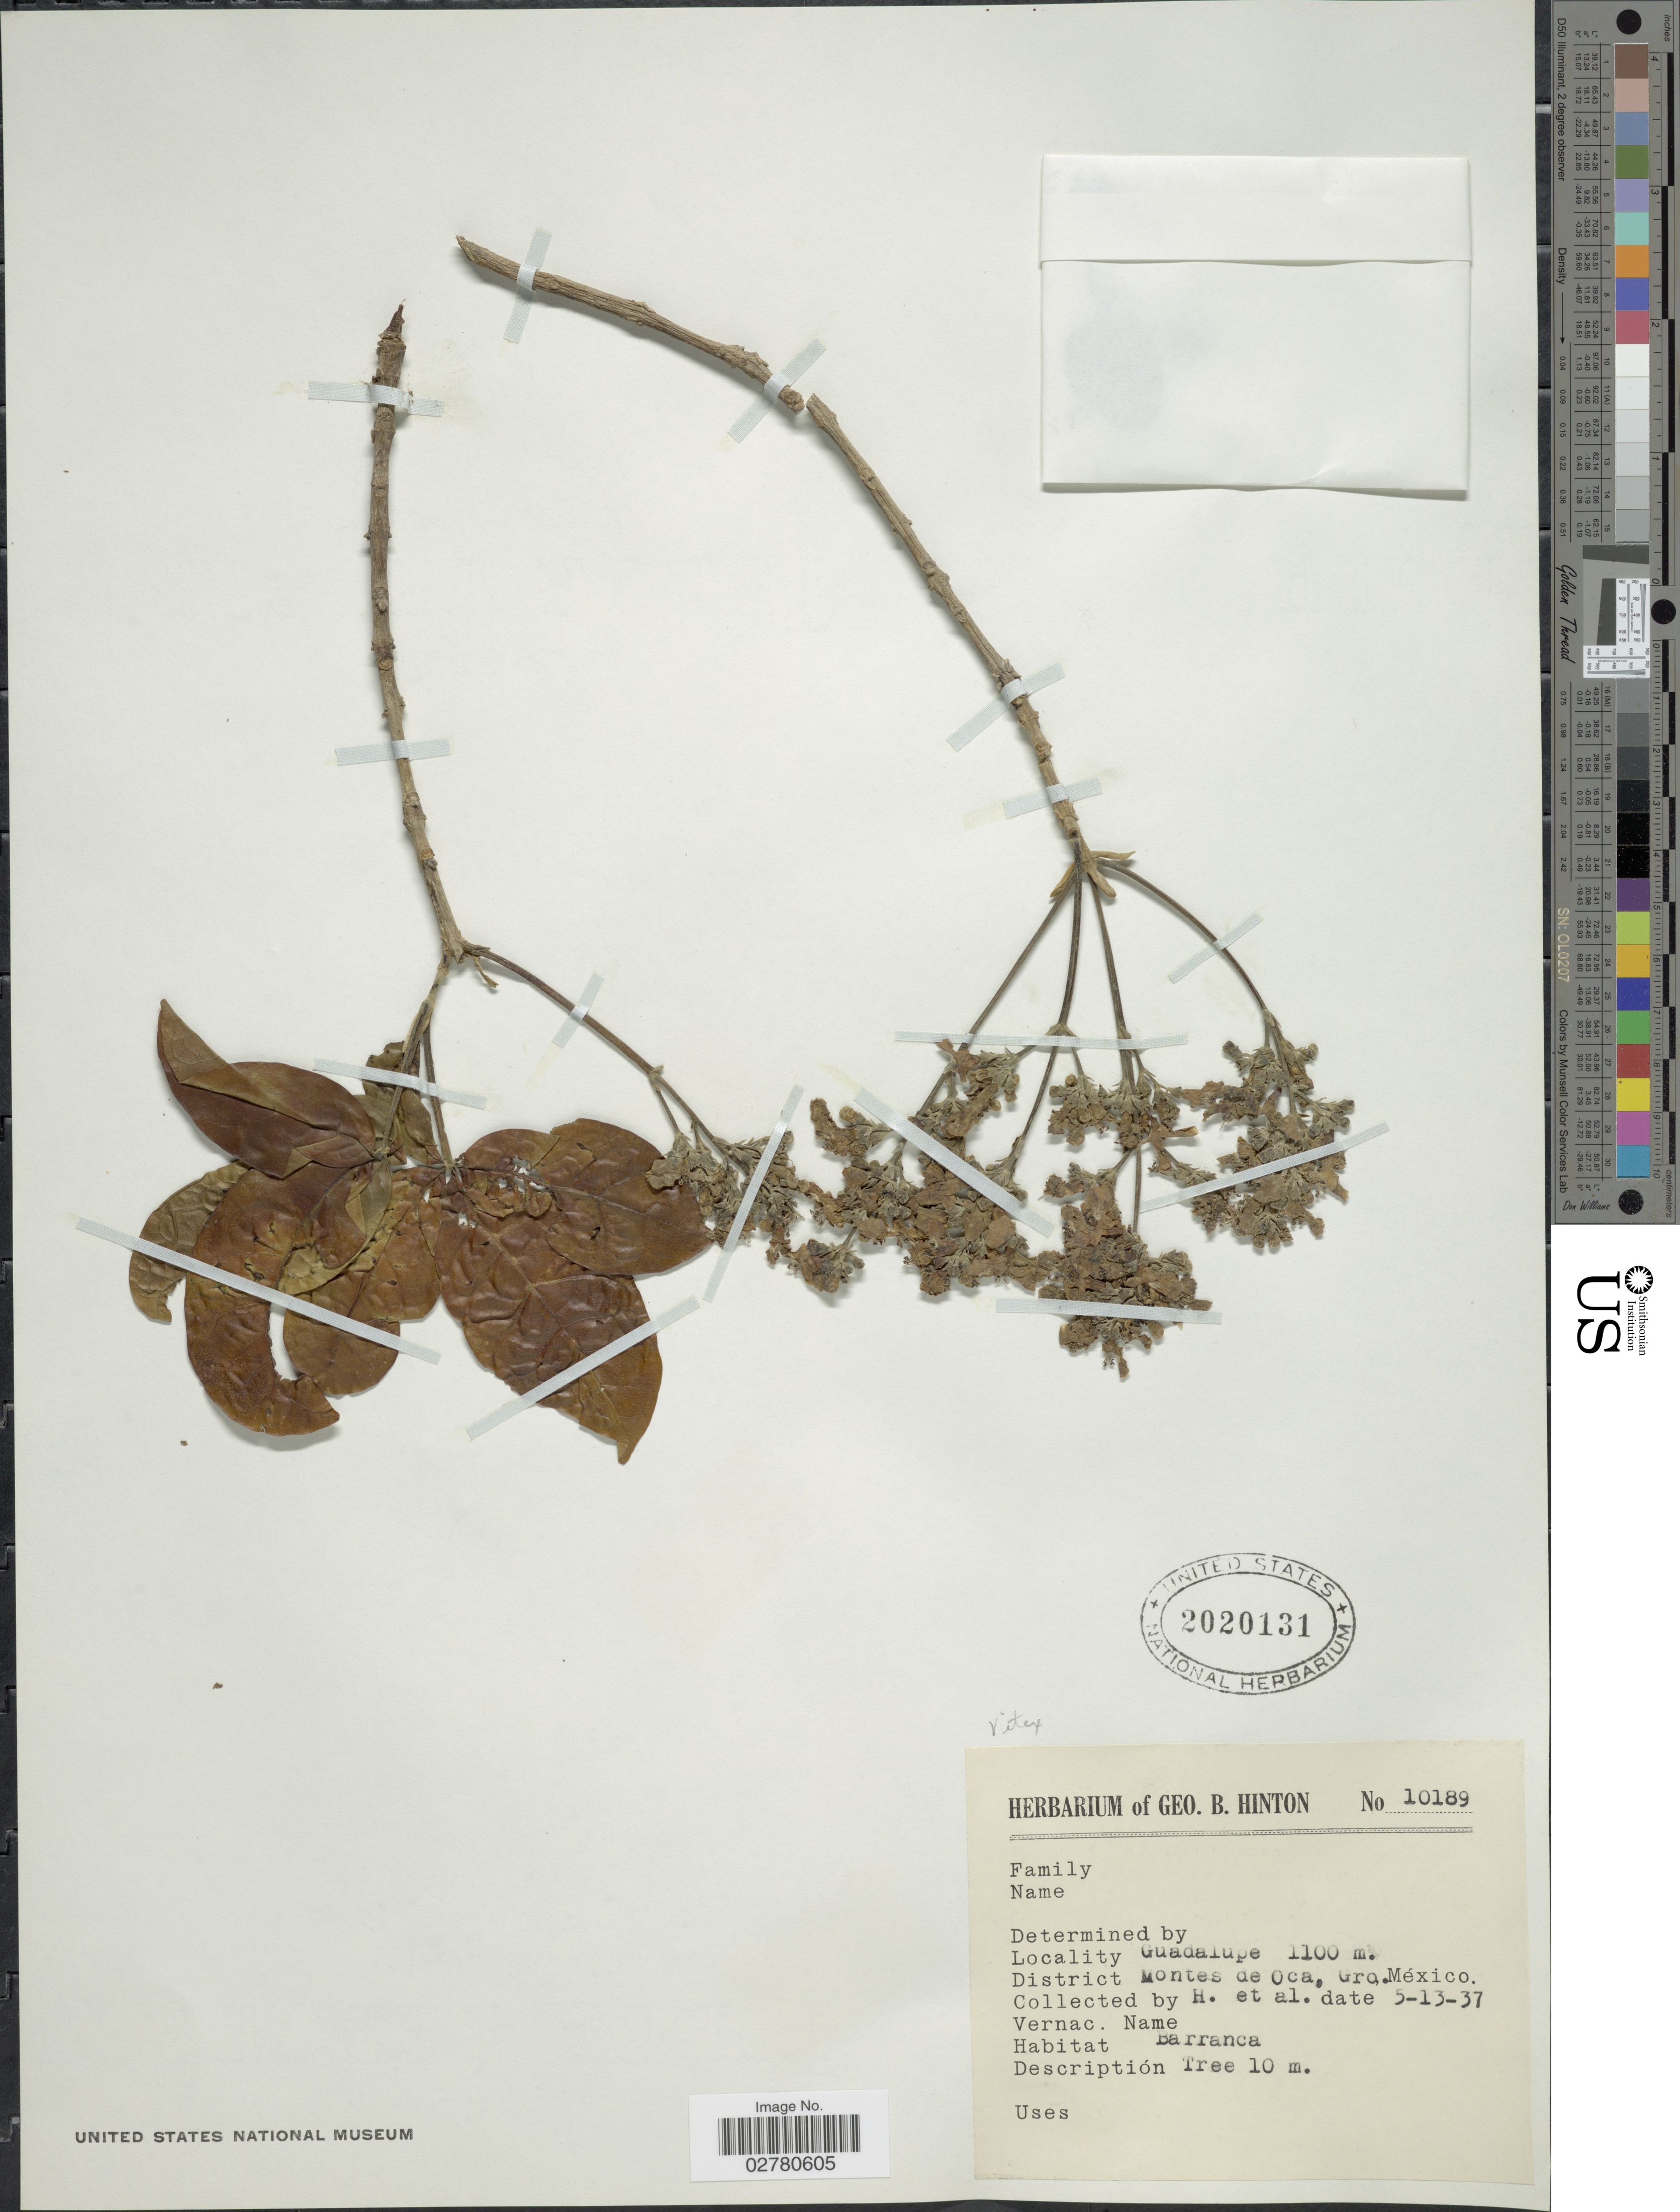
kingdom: Plantae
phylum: Tracheophyta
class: Magnoliopsida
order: Lamiales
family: Lamiaceae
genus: Vitex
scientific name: Vitex hemsleyi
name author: Briq.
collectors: G. B. Hinton & et al.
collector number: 10189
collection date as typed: Transcribed d/m/y: 13/5/37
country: Mexico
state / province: Guerrero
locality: Guadalupe. District Montes de Oca.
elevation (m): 1100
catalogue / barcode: US 2020131